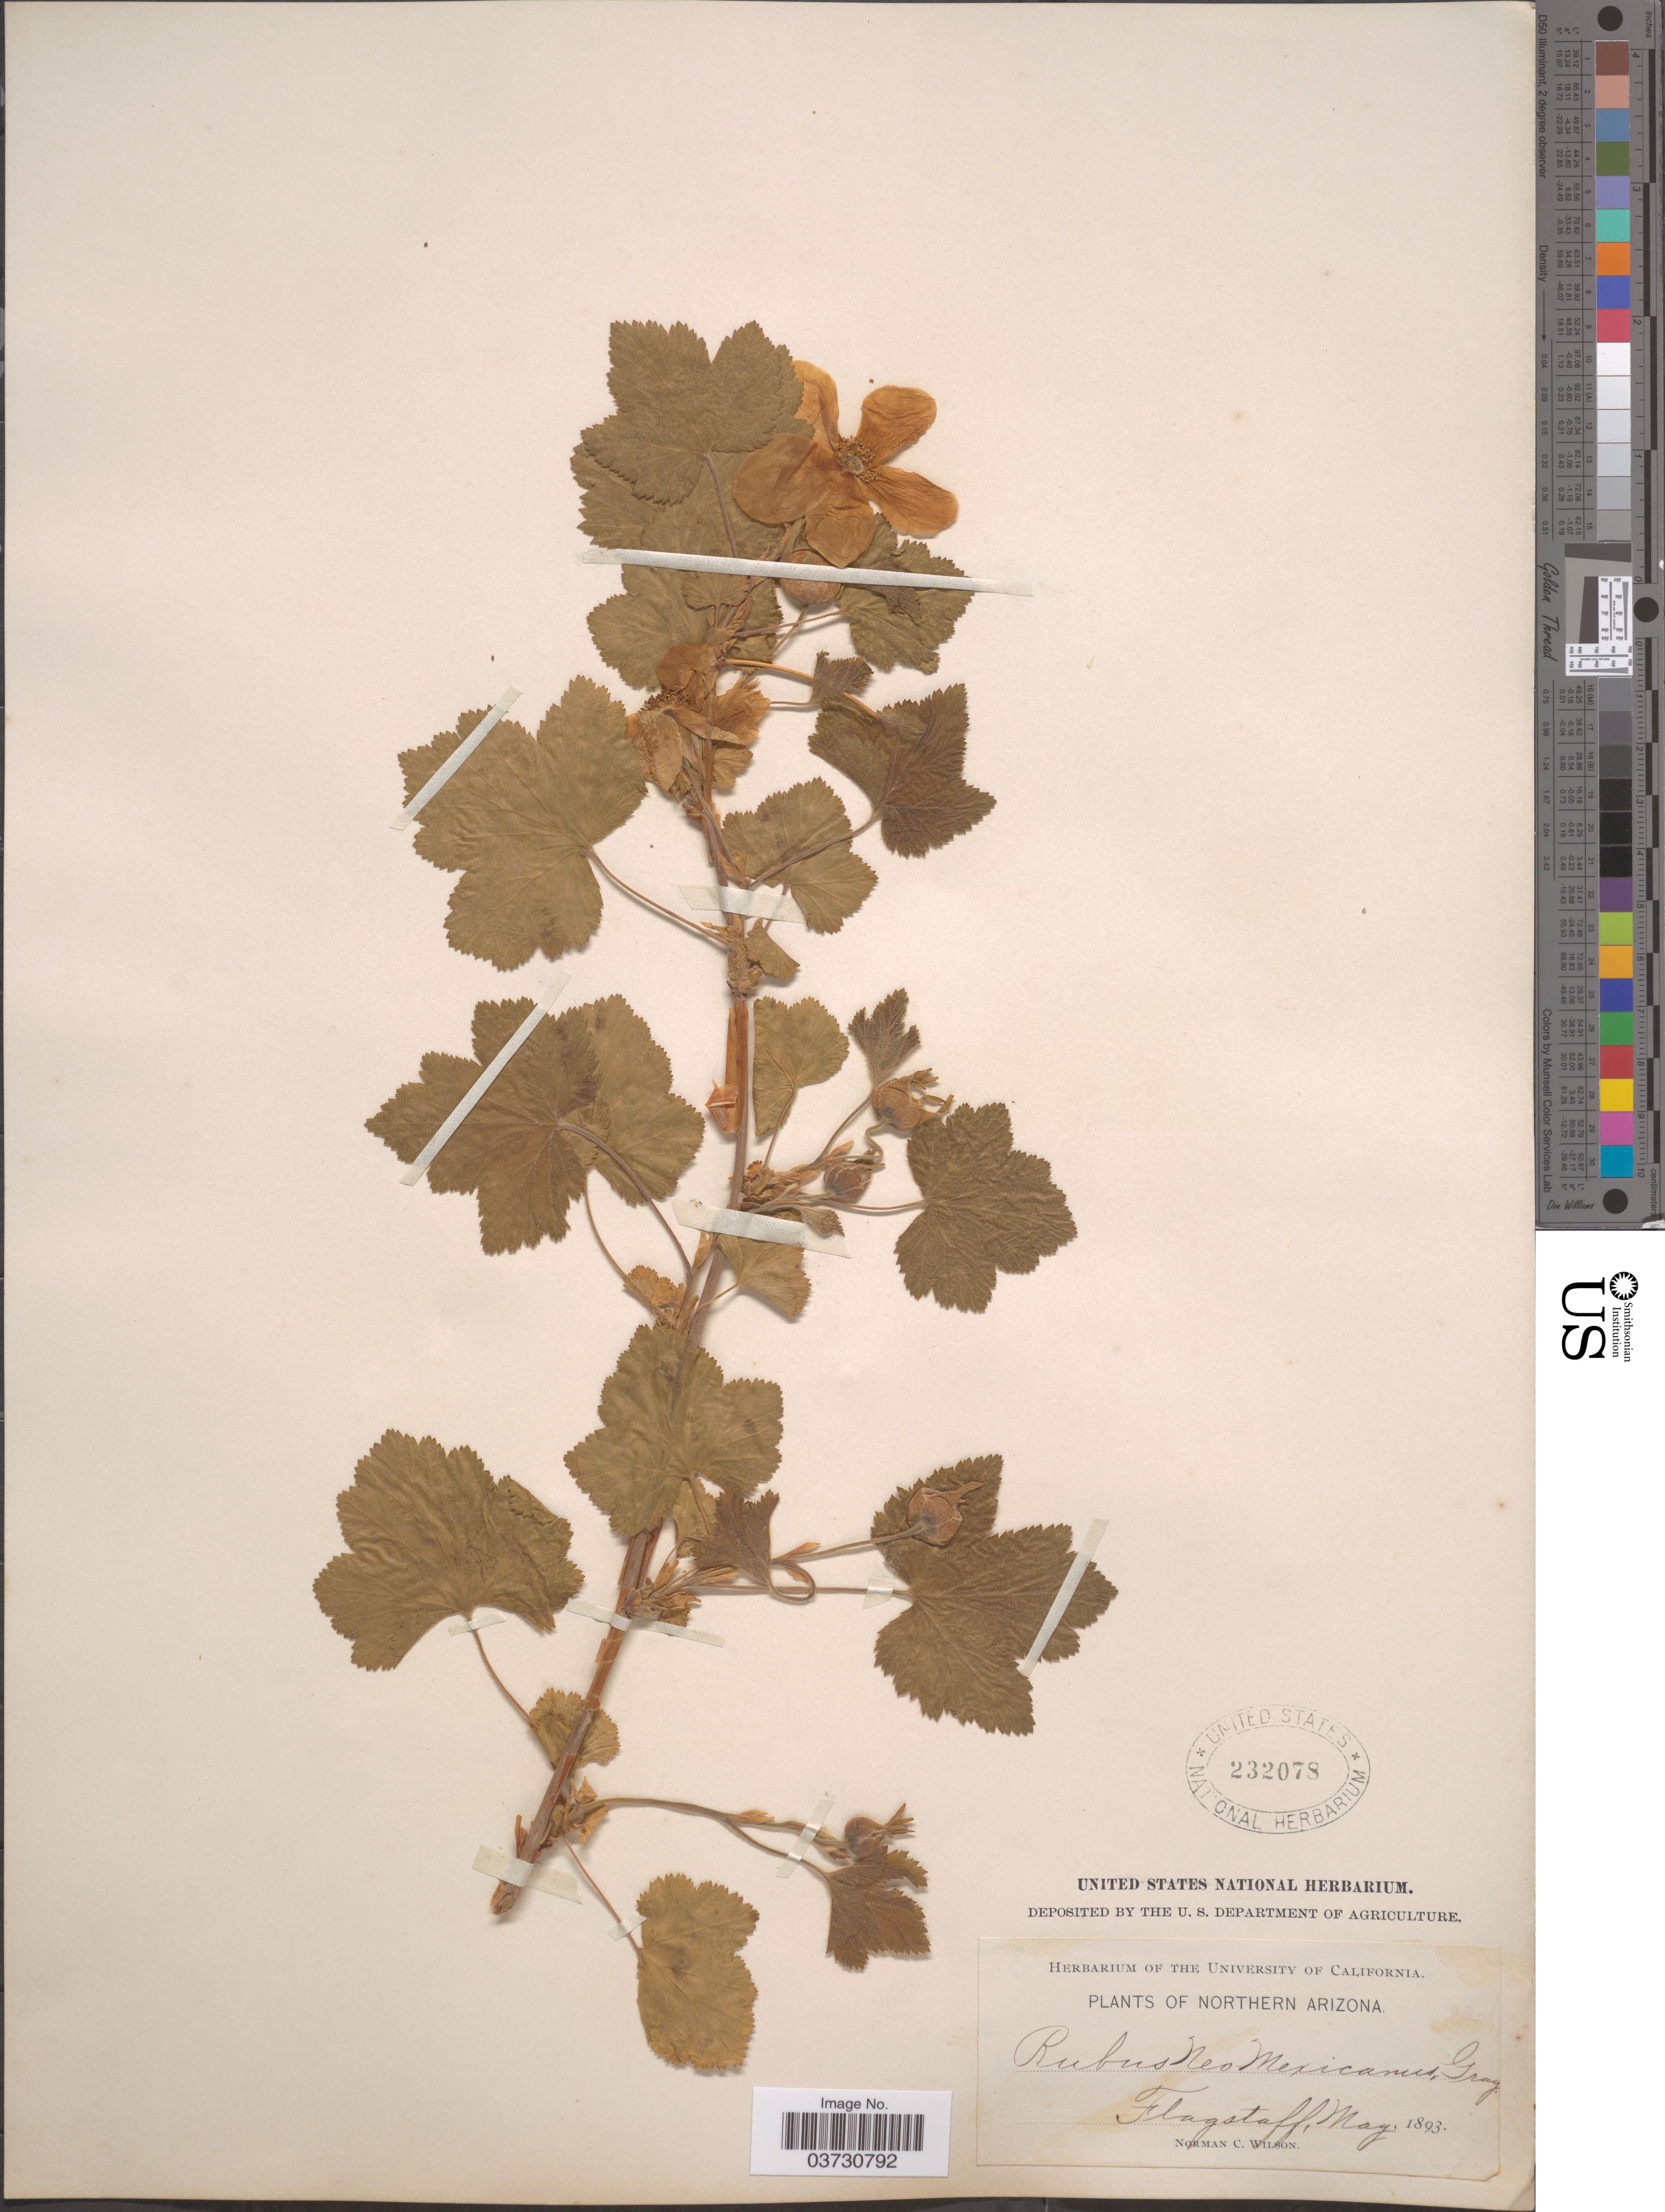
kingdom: Plantae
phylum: Tracheophyta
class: Magnoliopsida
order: Rosales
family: Rosaceae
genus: Rubus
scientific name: Rubus neomexicanus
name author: A. Gray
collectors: N. C. Wilson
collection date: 1893-05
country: United States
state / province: Arizona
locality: Northern Arizona. Flagstaff.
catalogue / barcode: US 232078